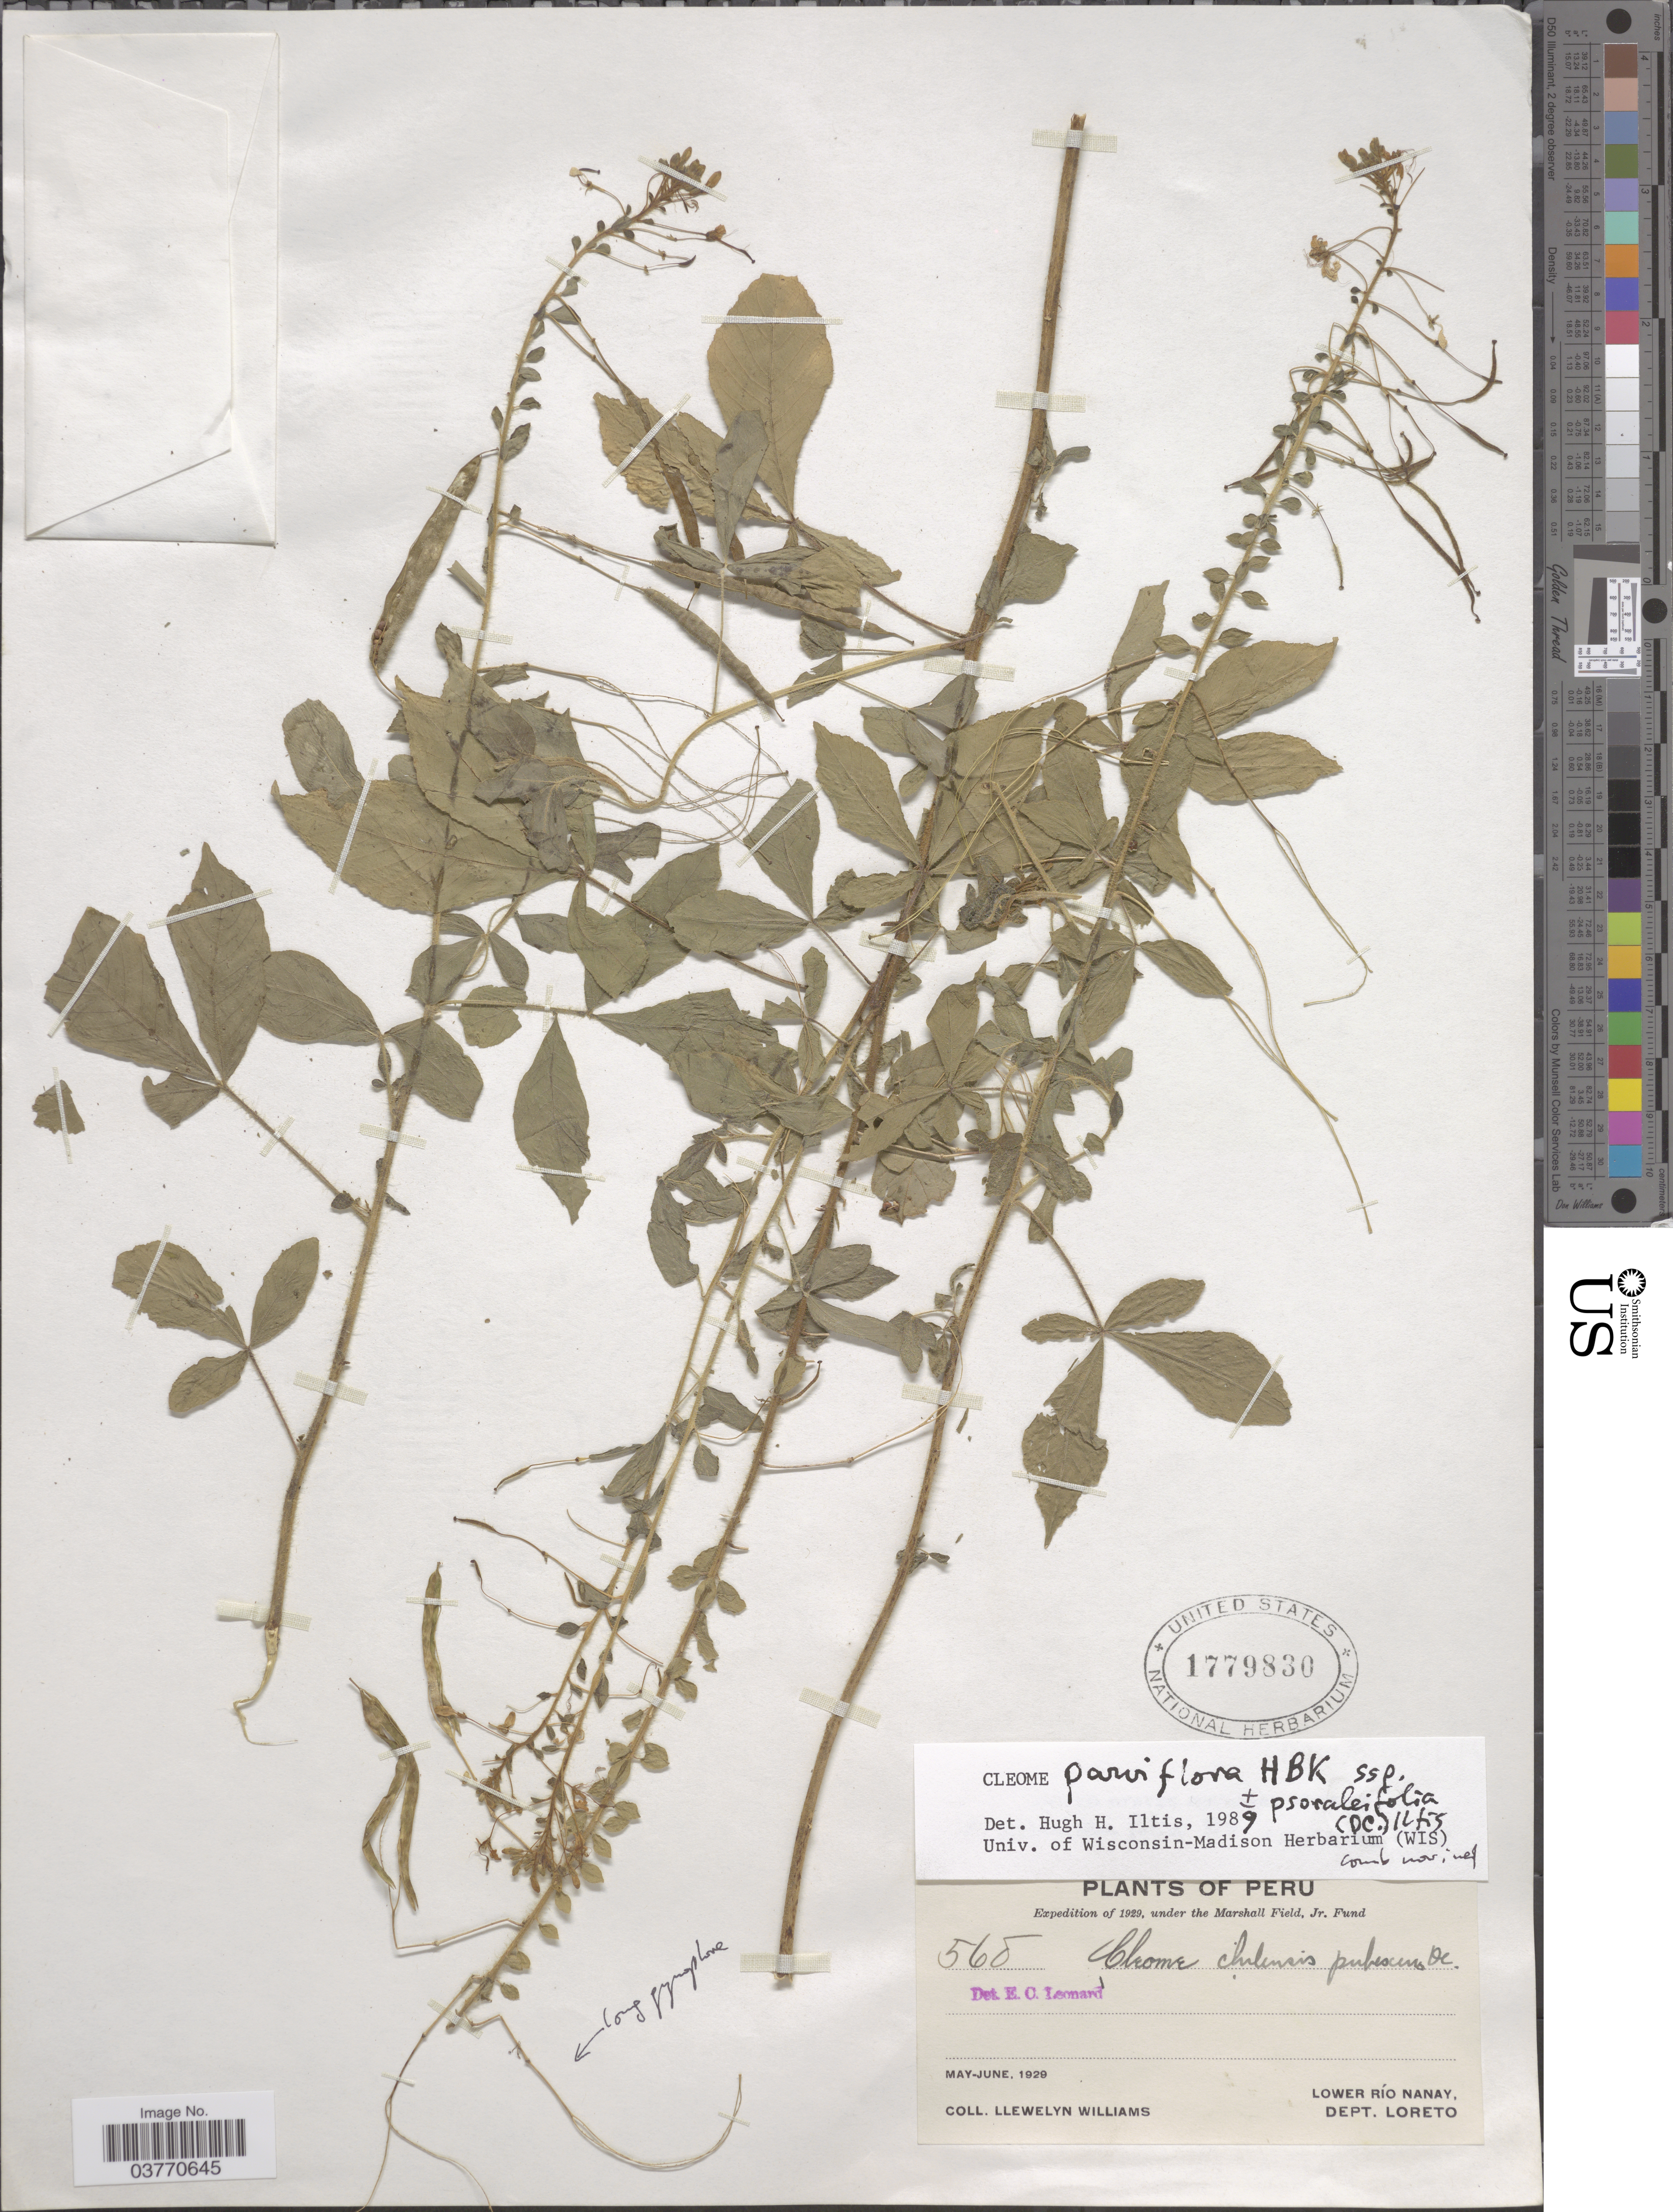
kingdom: Plantae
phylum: Tracheophyta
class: Magnoliopsida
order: Brassicales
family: Cleomaceae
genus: Tarenaya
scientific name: Tarenaya psoraleifolia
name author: (DC.) Soares Neto & Roalson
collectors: Ll. Williams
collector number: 568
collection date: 1929-05/1929-06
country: Peru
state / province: Loreto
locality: Lower Río Nanay, Dept. Loreto.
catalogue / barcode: US 1779830